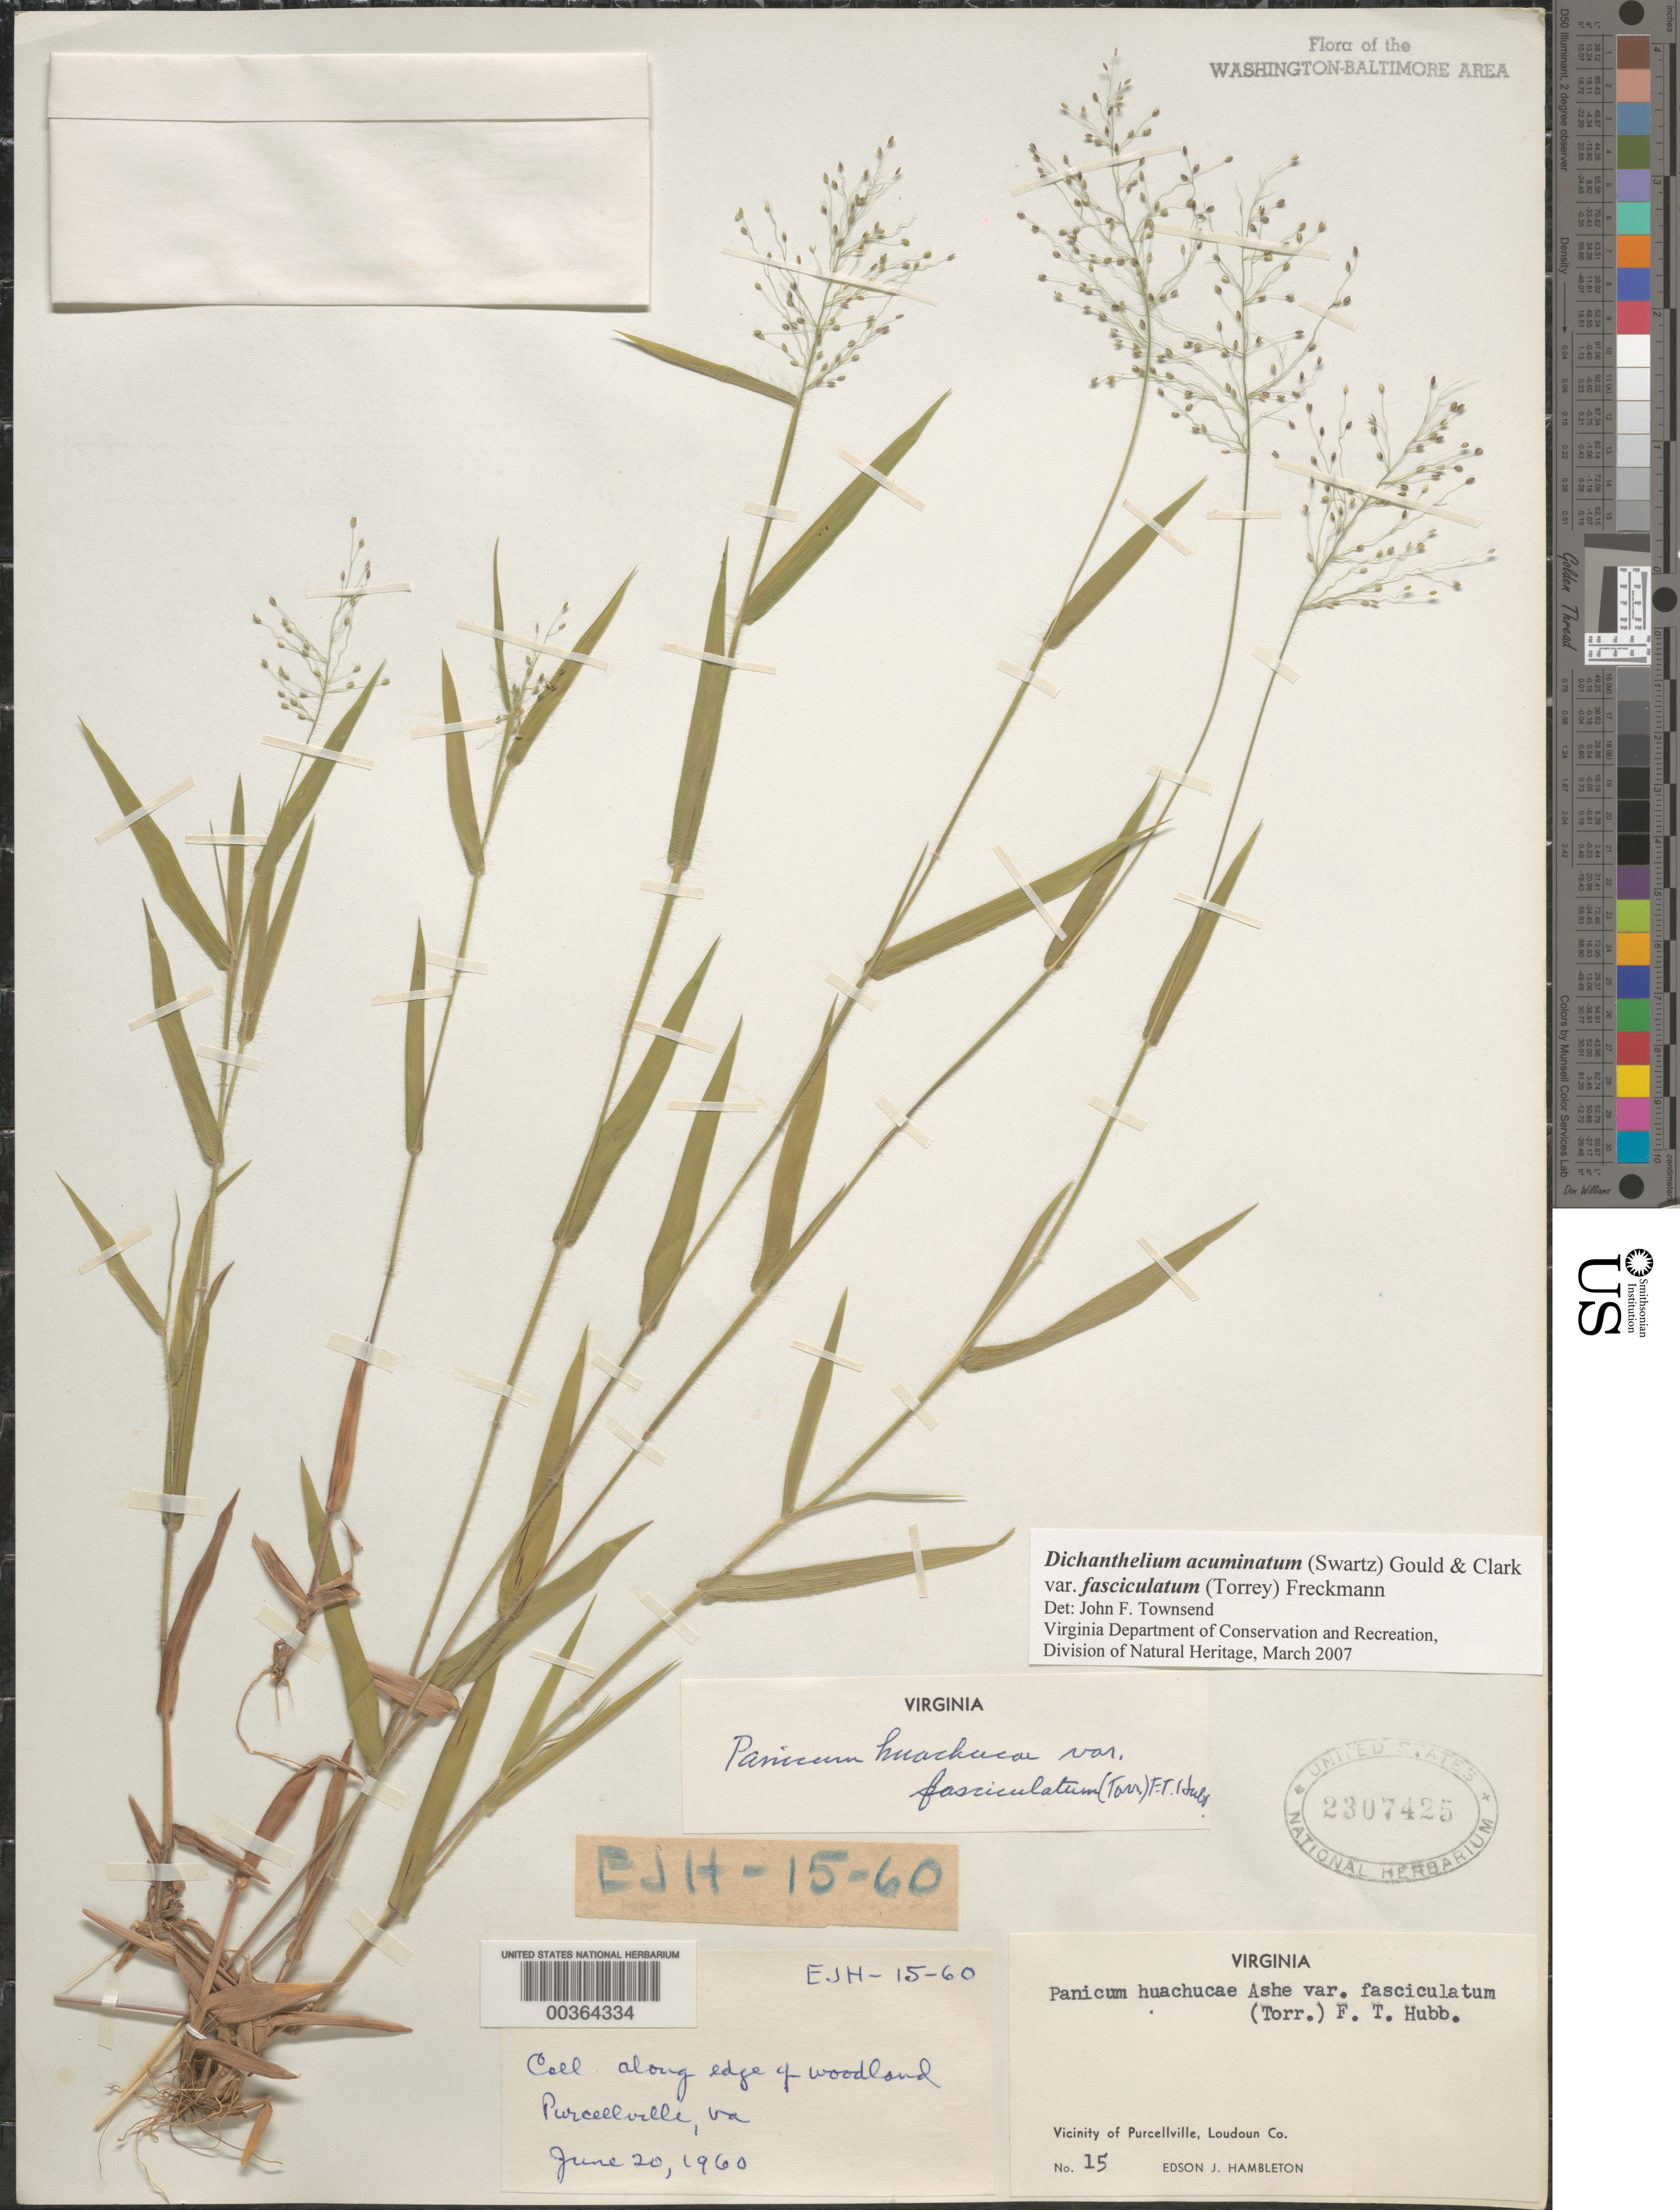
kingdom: Plantae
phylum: Tracheophyta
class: Liliopsida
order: Poales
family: Poaceae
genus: Dichanthelium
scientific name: Dichanthelium acuminatum var. fasciculatum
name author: (Torr.) Freckmann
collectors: E. Hambleton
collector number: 15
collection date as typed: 20 Jun 1960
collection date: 1960-06-20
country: United States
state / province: Virginia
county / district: Loudoun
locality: Purcellville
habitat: Along edge of woodland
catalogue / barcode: US 2307425